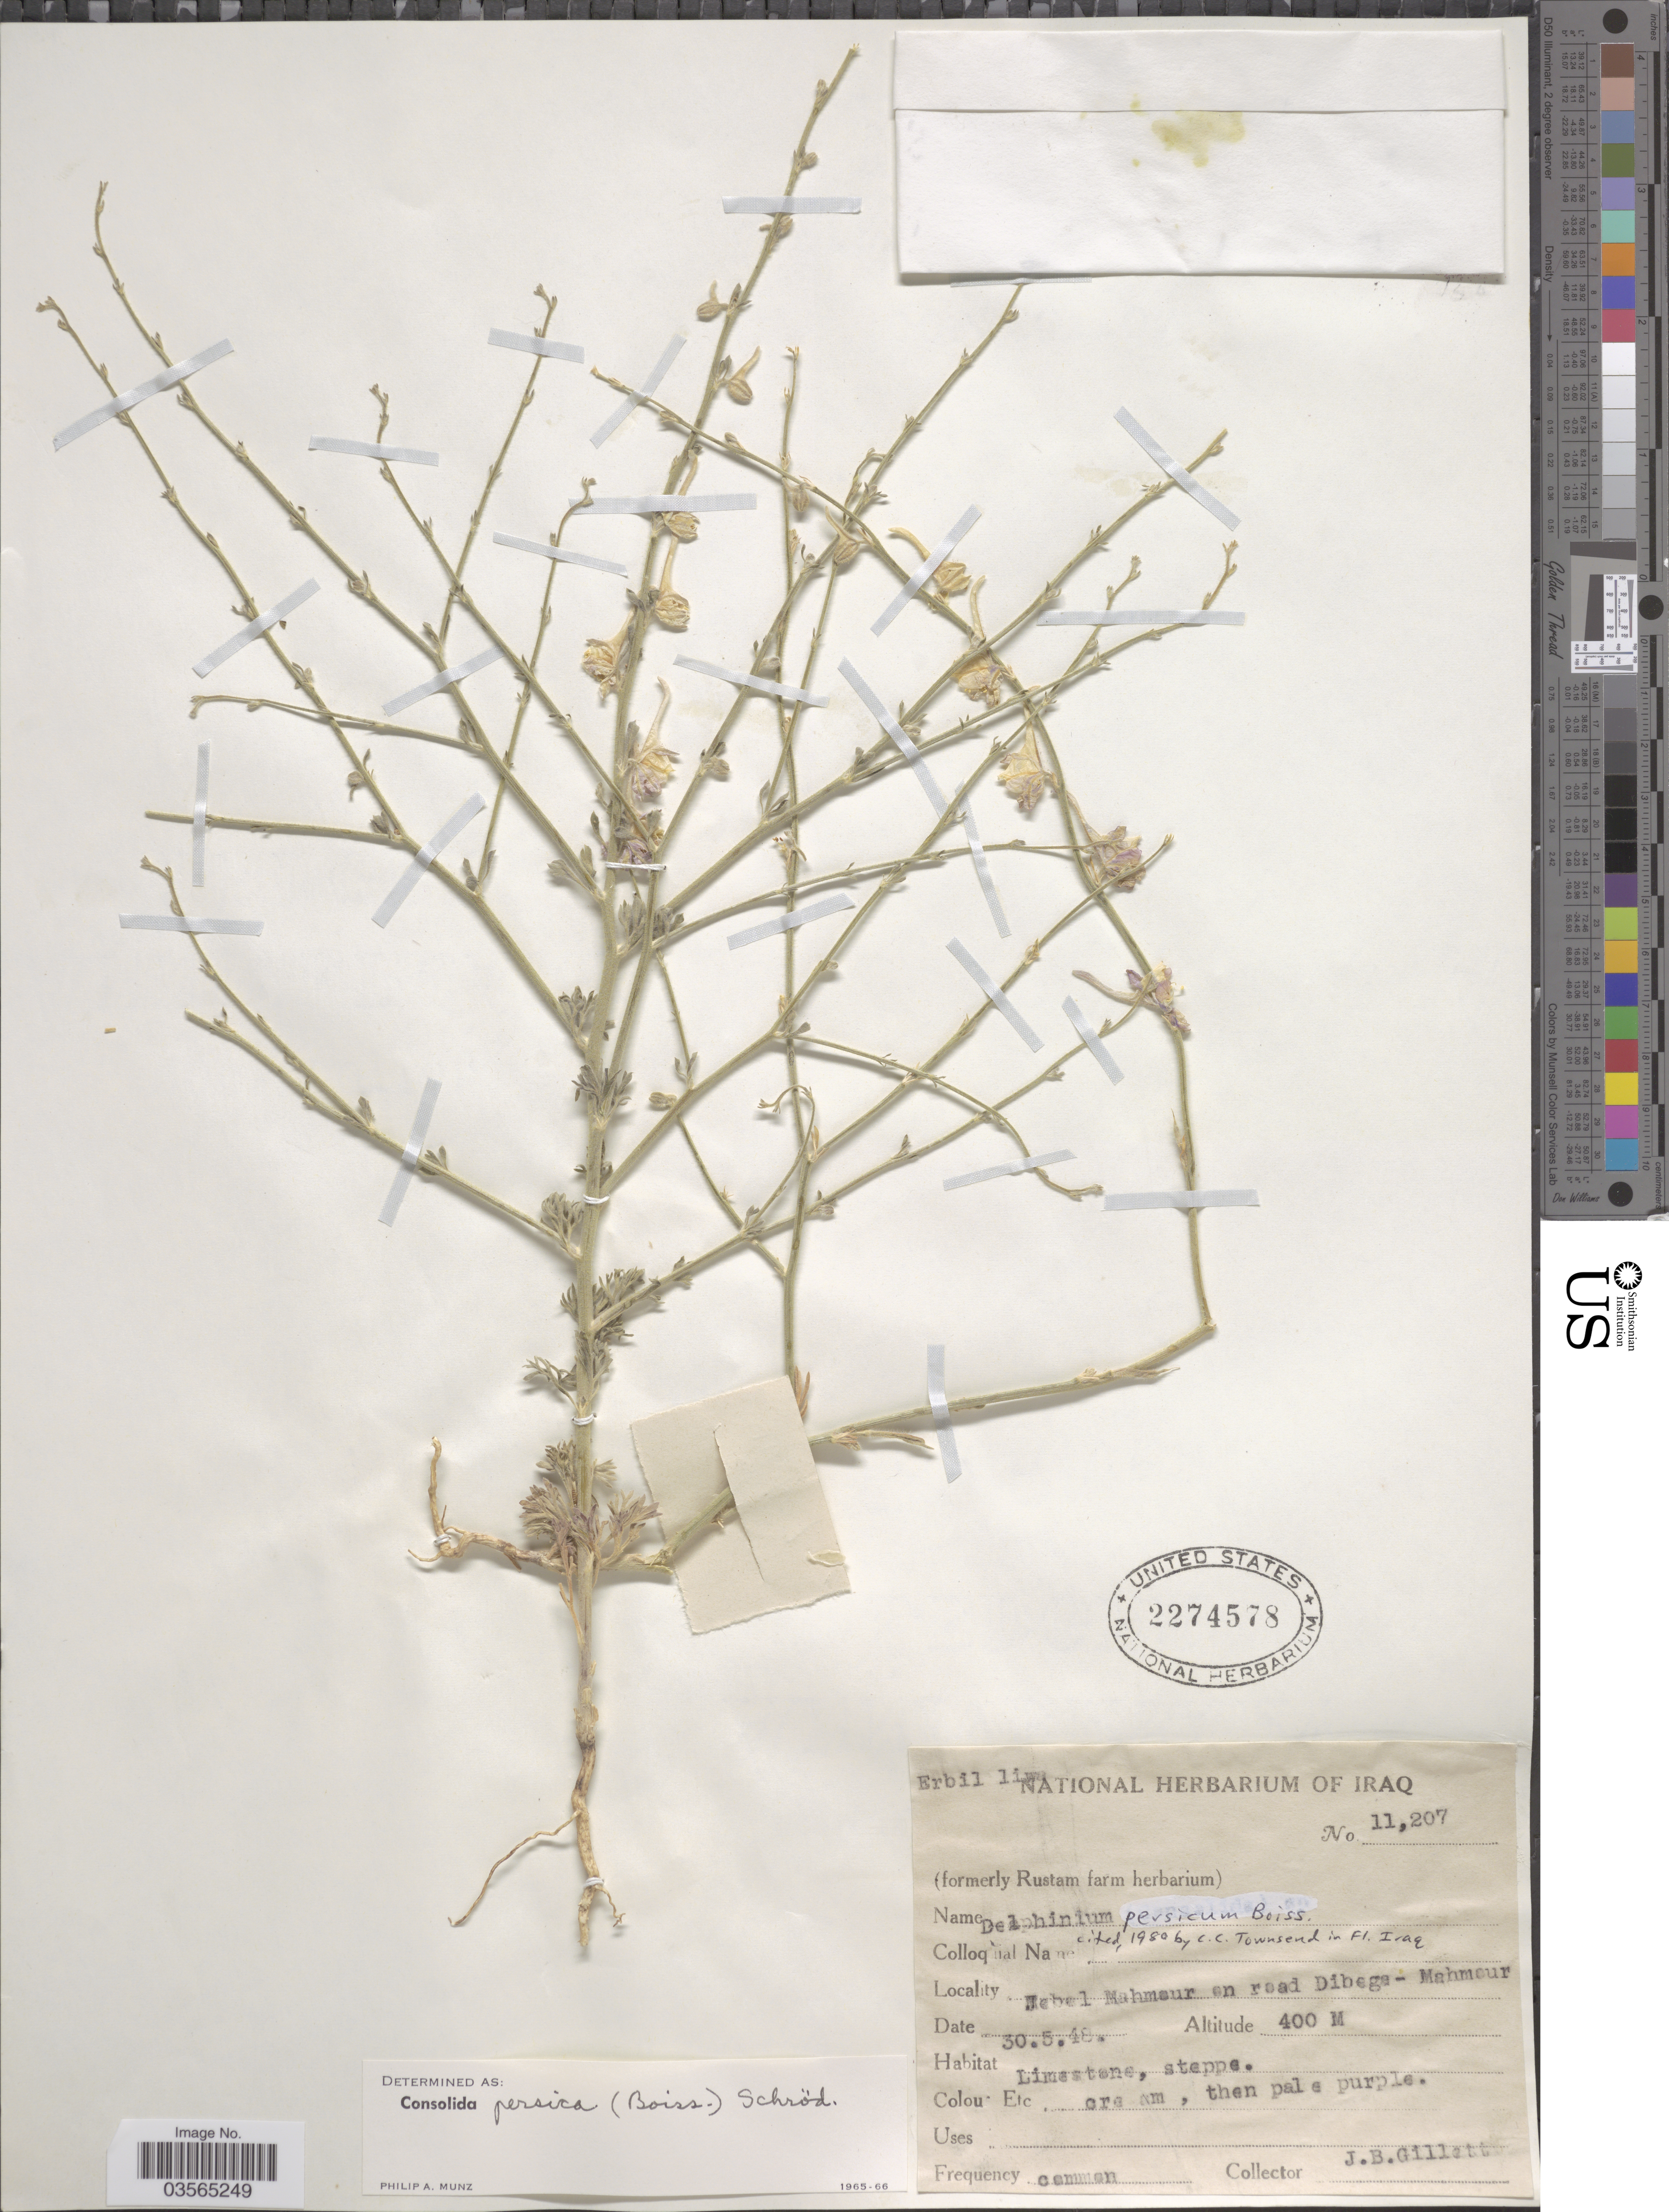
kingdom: Plantae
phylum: Tracheophyta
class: Magnoliopsida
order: Ranunculales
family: Ranunculaceae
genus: Delphinium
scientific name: Delphinium persicum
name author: Boiss.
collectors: J. B. Gillett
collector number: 11207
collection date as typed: Transcribed d/m/y: 30/5/48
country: Iraq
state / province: Arbīl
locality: Erbil liwa. Jebel Mahmeur en road Dibega-Mahmeur.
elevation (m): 400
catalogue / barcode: US 2274578